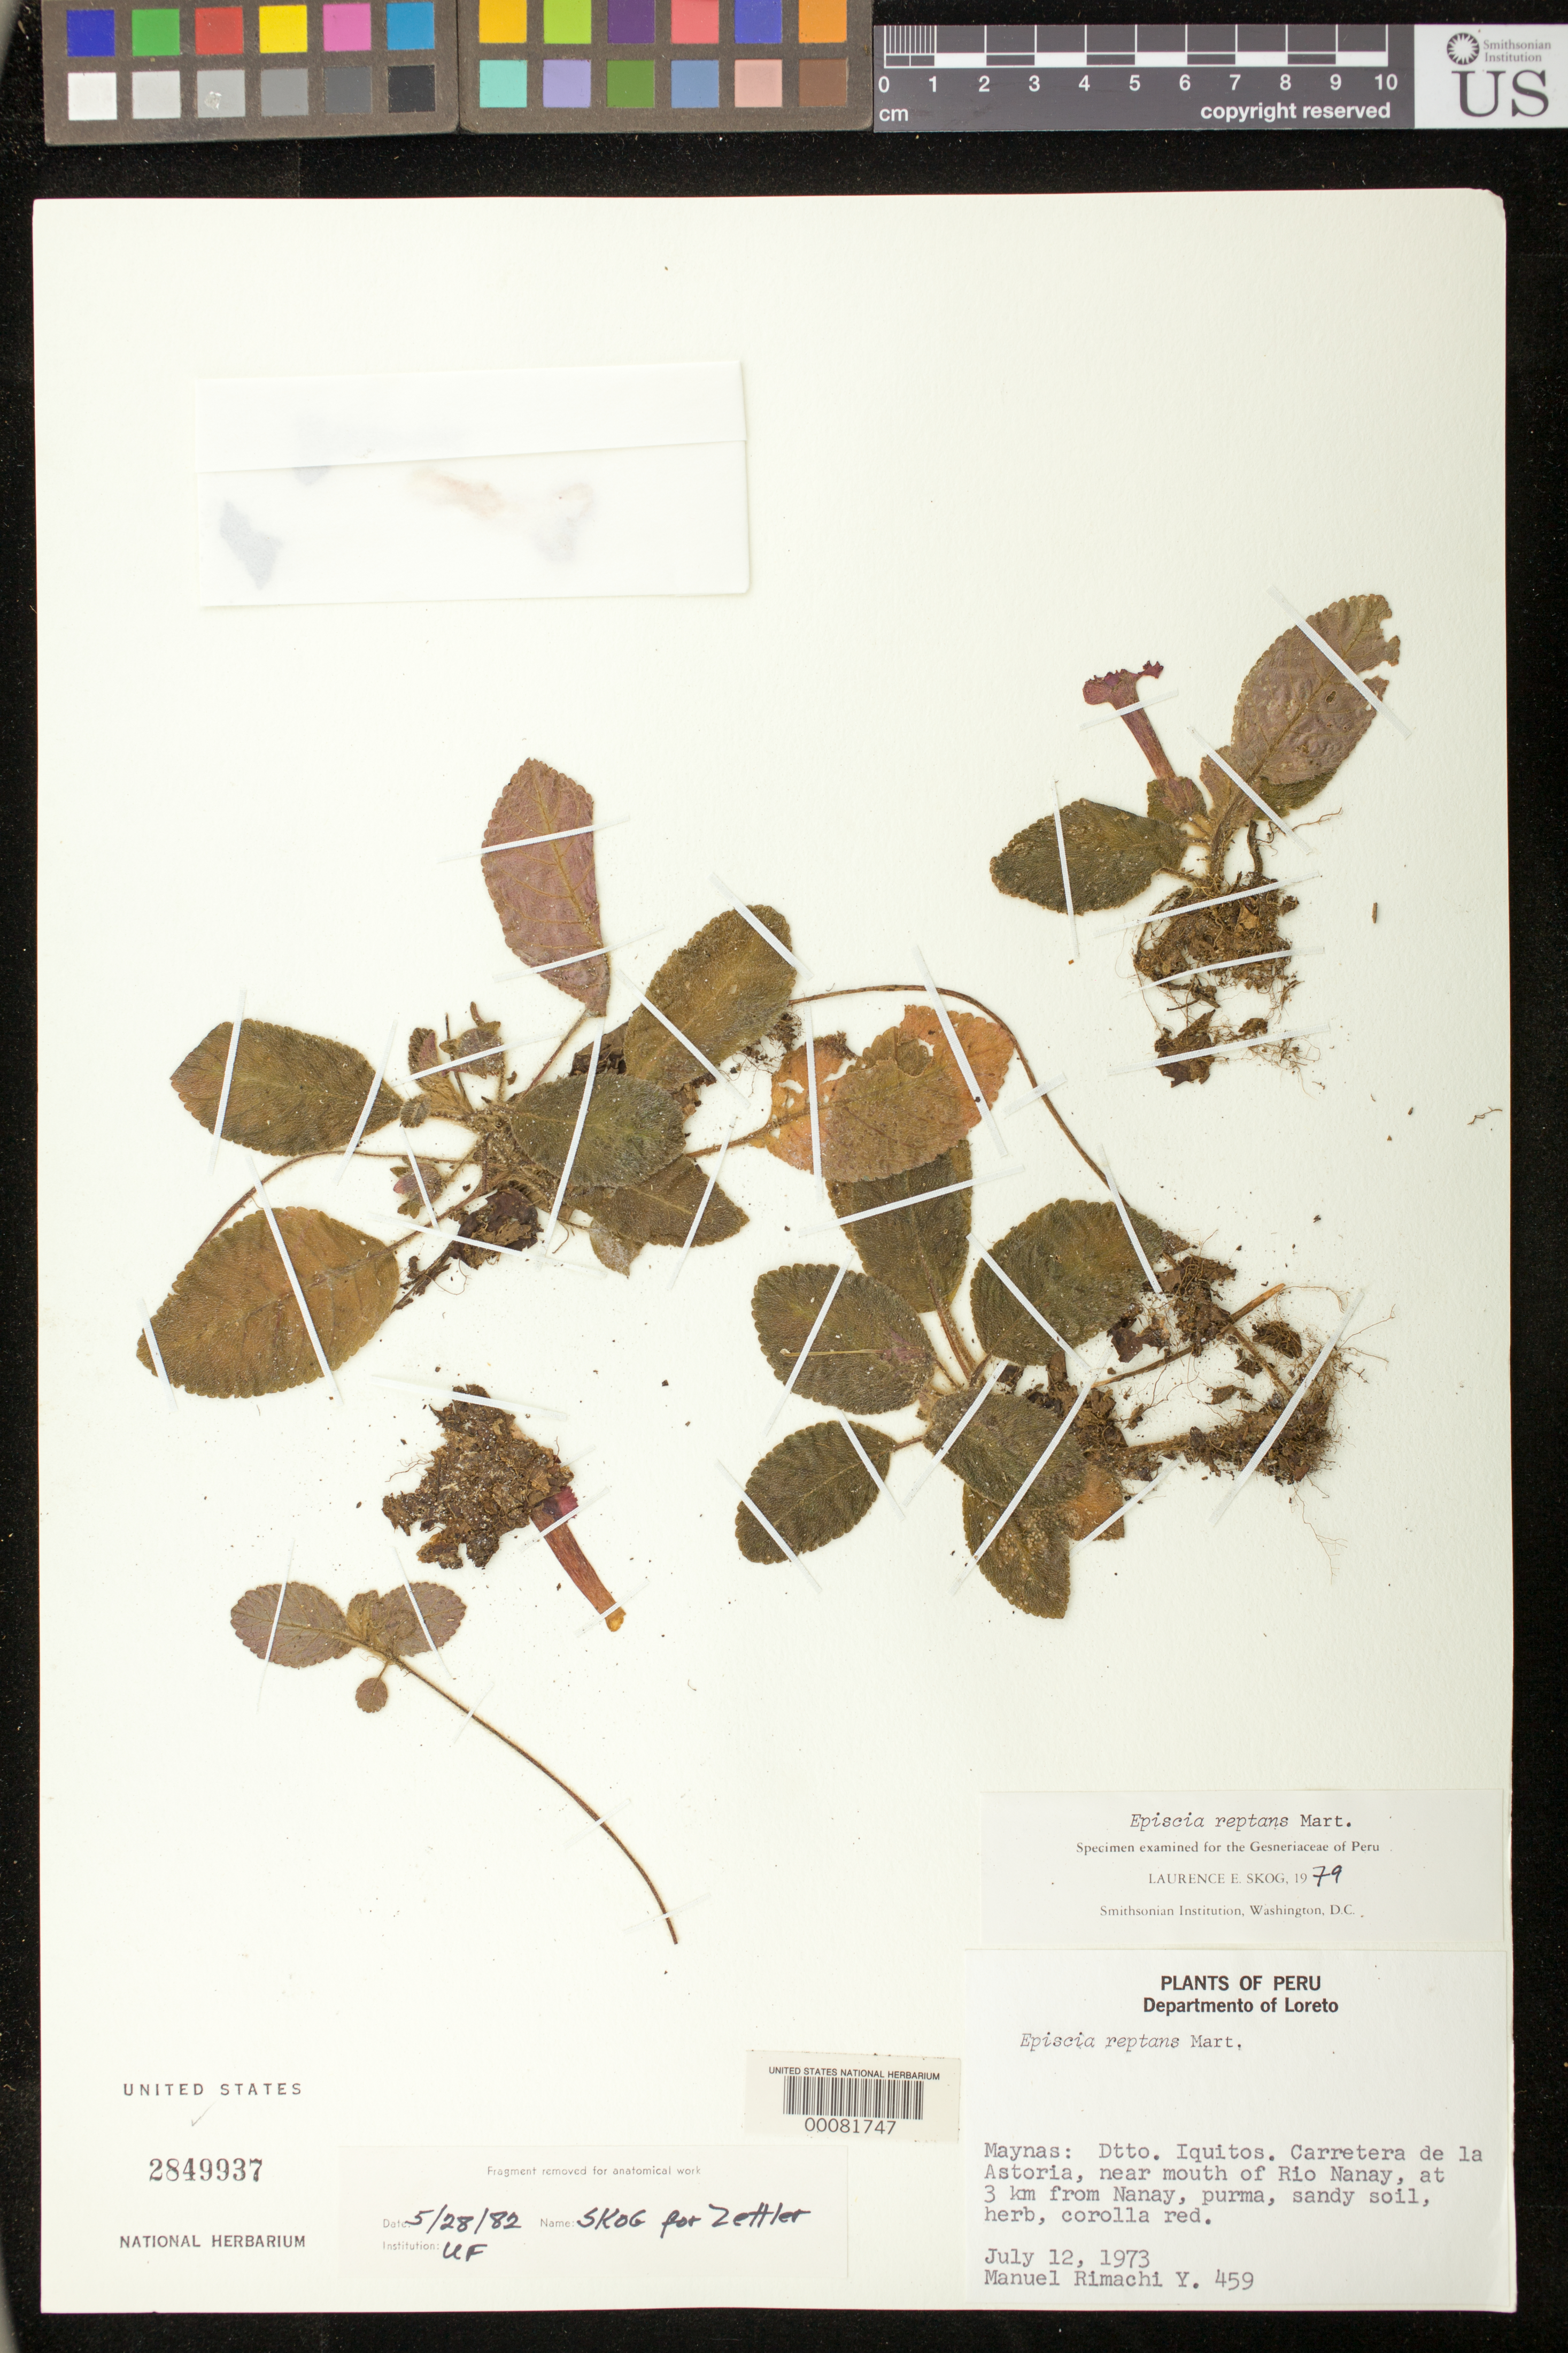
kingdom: Plantae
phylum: Tracheophyta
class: Magnoliopsida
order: Lamiales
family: Gesneriaceae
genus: Episcia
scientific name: Episcia reptans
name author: Mart.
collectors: M. Rimachi Y.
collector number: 459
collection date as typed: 12 Jul 1973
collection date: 1973-07-12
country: Peru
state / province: Loreto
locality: Maynas Prov., Dtto Iquitos, carretera de La Astoria, at mouth of Rio Nanay, at 3 km from Nanay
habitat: Purma, sandy soil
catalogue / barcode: US 2849937